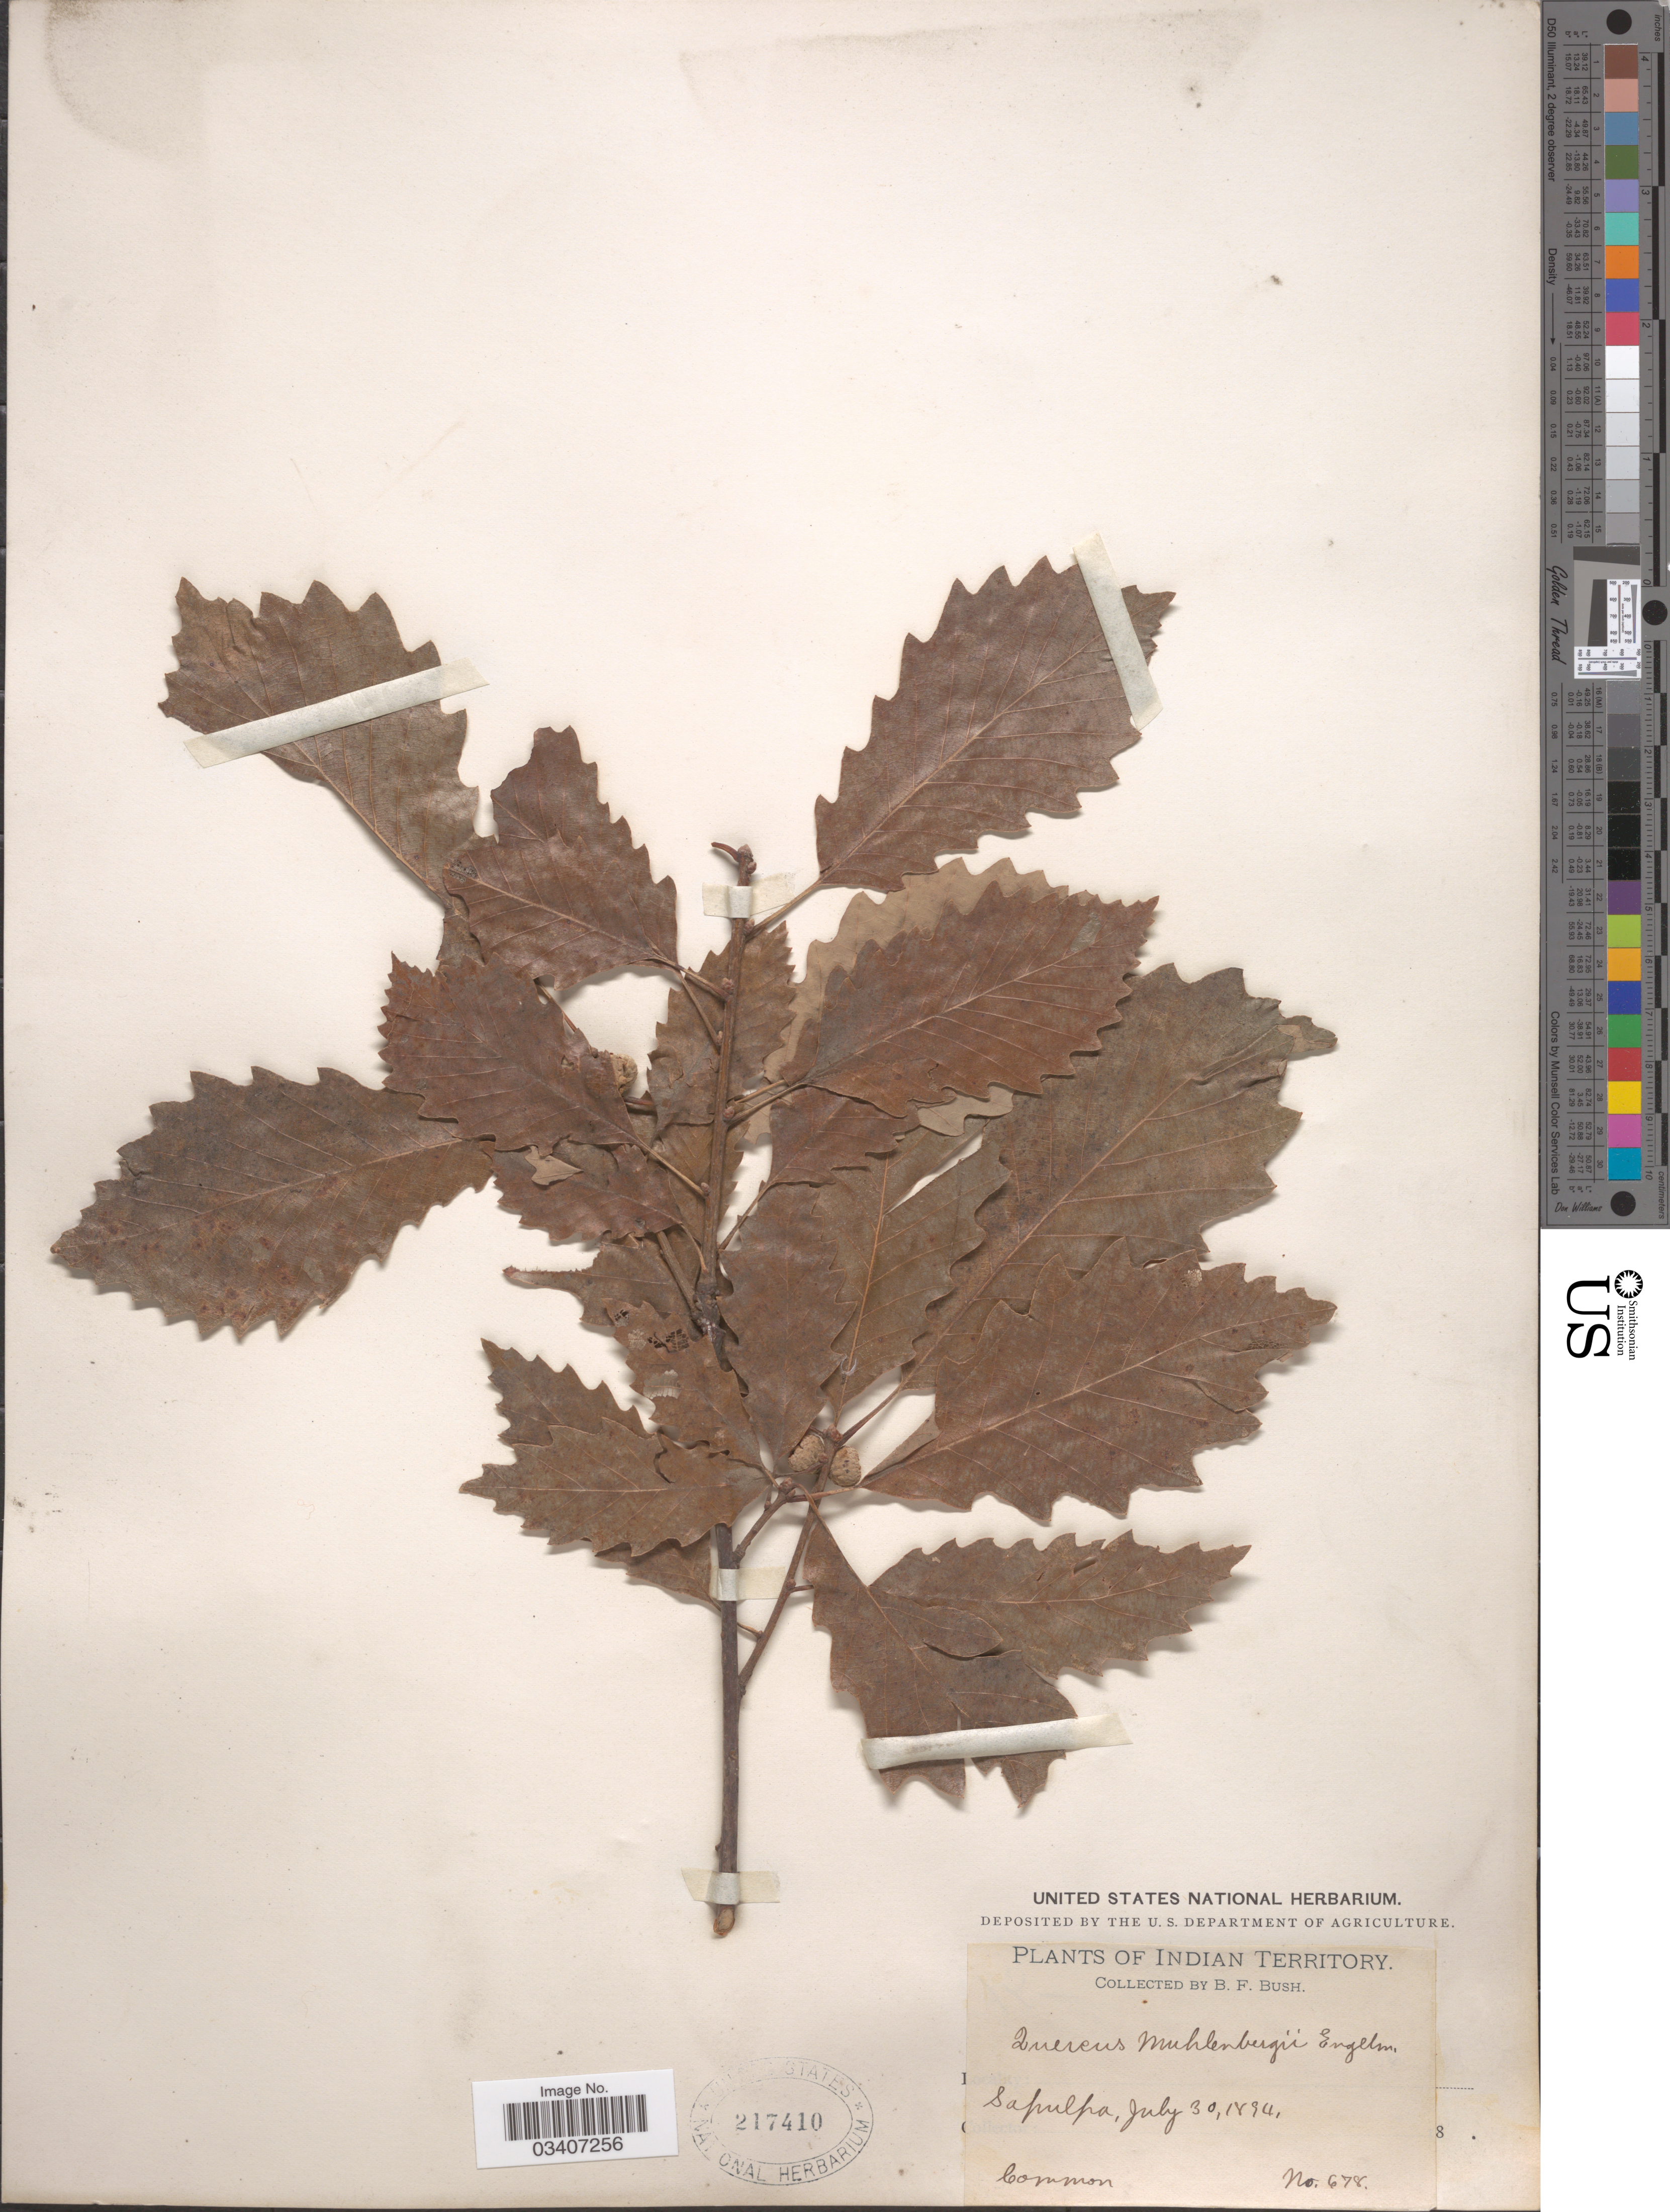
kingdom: Plantae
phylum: Tracheophyta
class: Magnoliopsida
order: Fagales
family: Fagaceae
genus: Quercus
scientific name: Quercus muehlenbergii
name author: Engelm.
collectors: B. F. Bush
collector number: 678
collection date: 1894-07-30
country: United States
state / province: Oklahoma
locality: Indian Territory. Sapulpa.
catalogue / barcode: US 217410